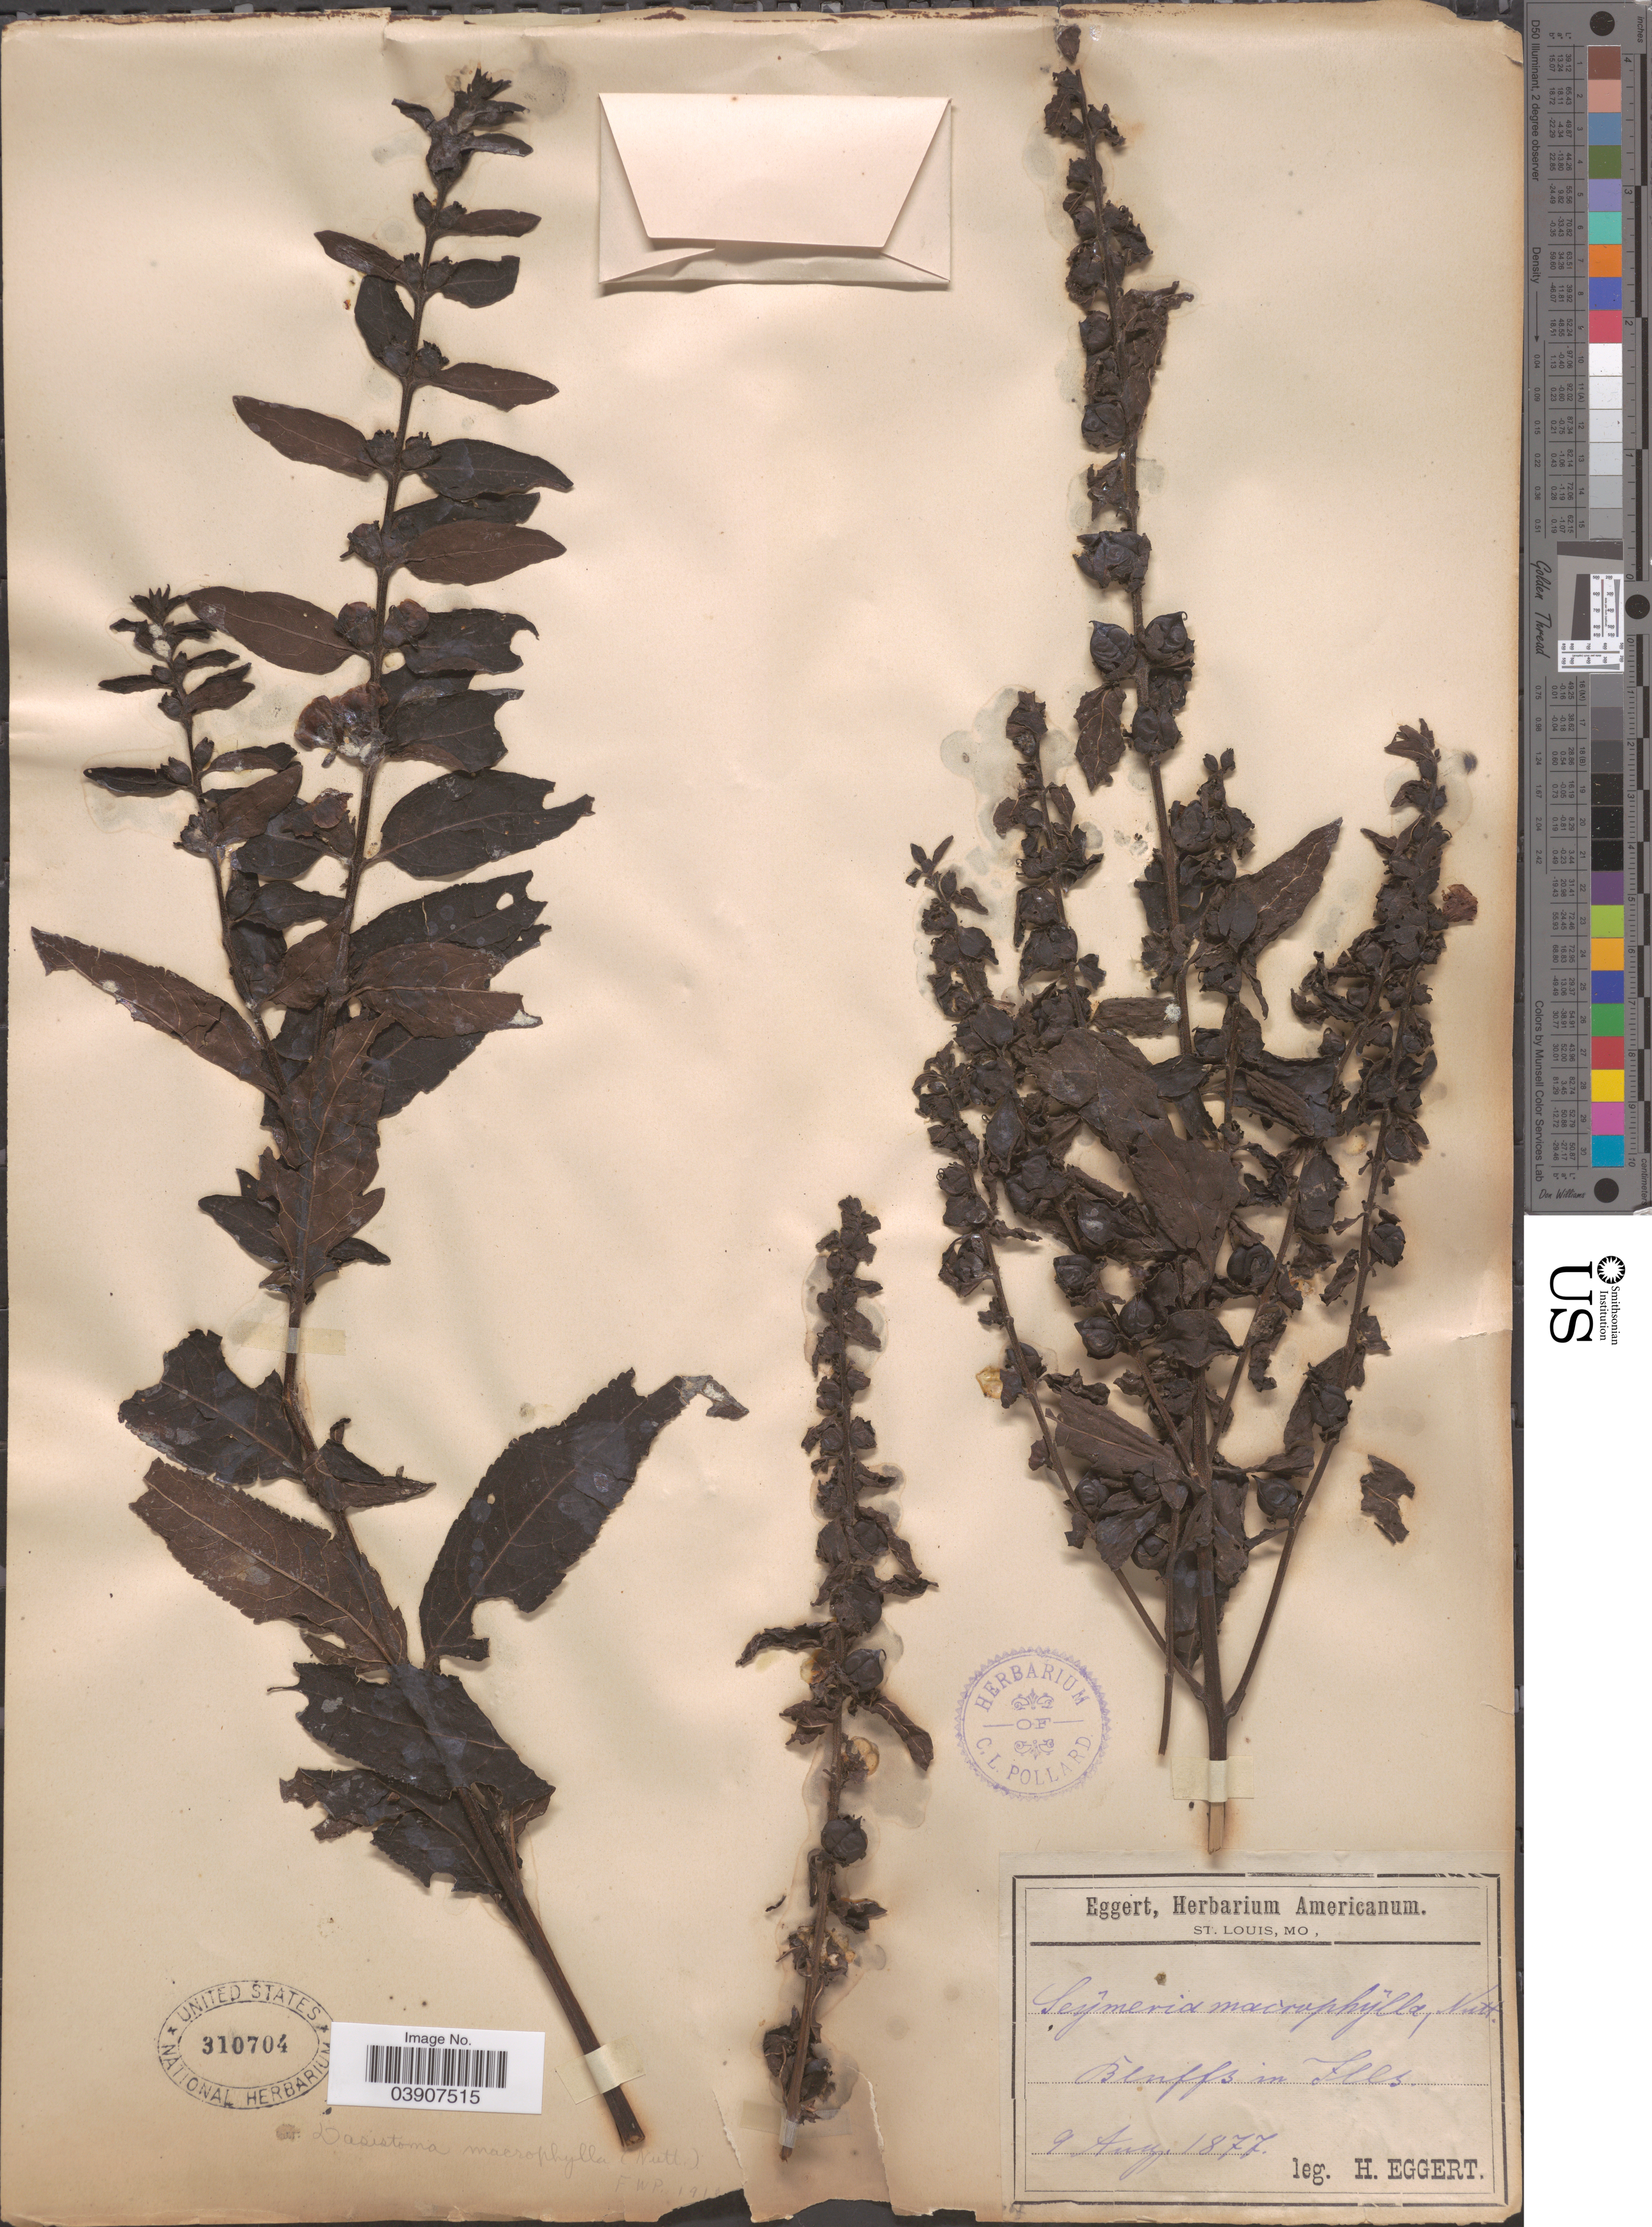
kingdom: Plantae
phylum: Tracheophyta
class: Magnoliopsida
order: Lamiales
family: Orobanchaceae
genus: Dasistoma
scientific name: Dasistoma macrophylla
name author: (Nutt.) Raf.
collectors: H. Eggert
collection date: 1877-08-09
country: United States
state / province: Illinois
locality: Bluffs in Ills.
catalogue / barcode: US 310704